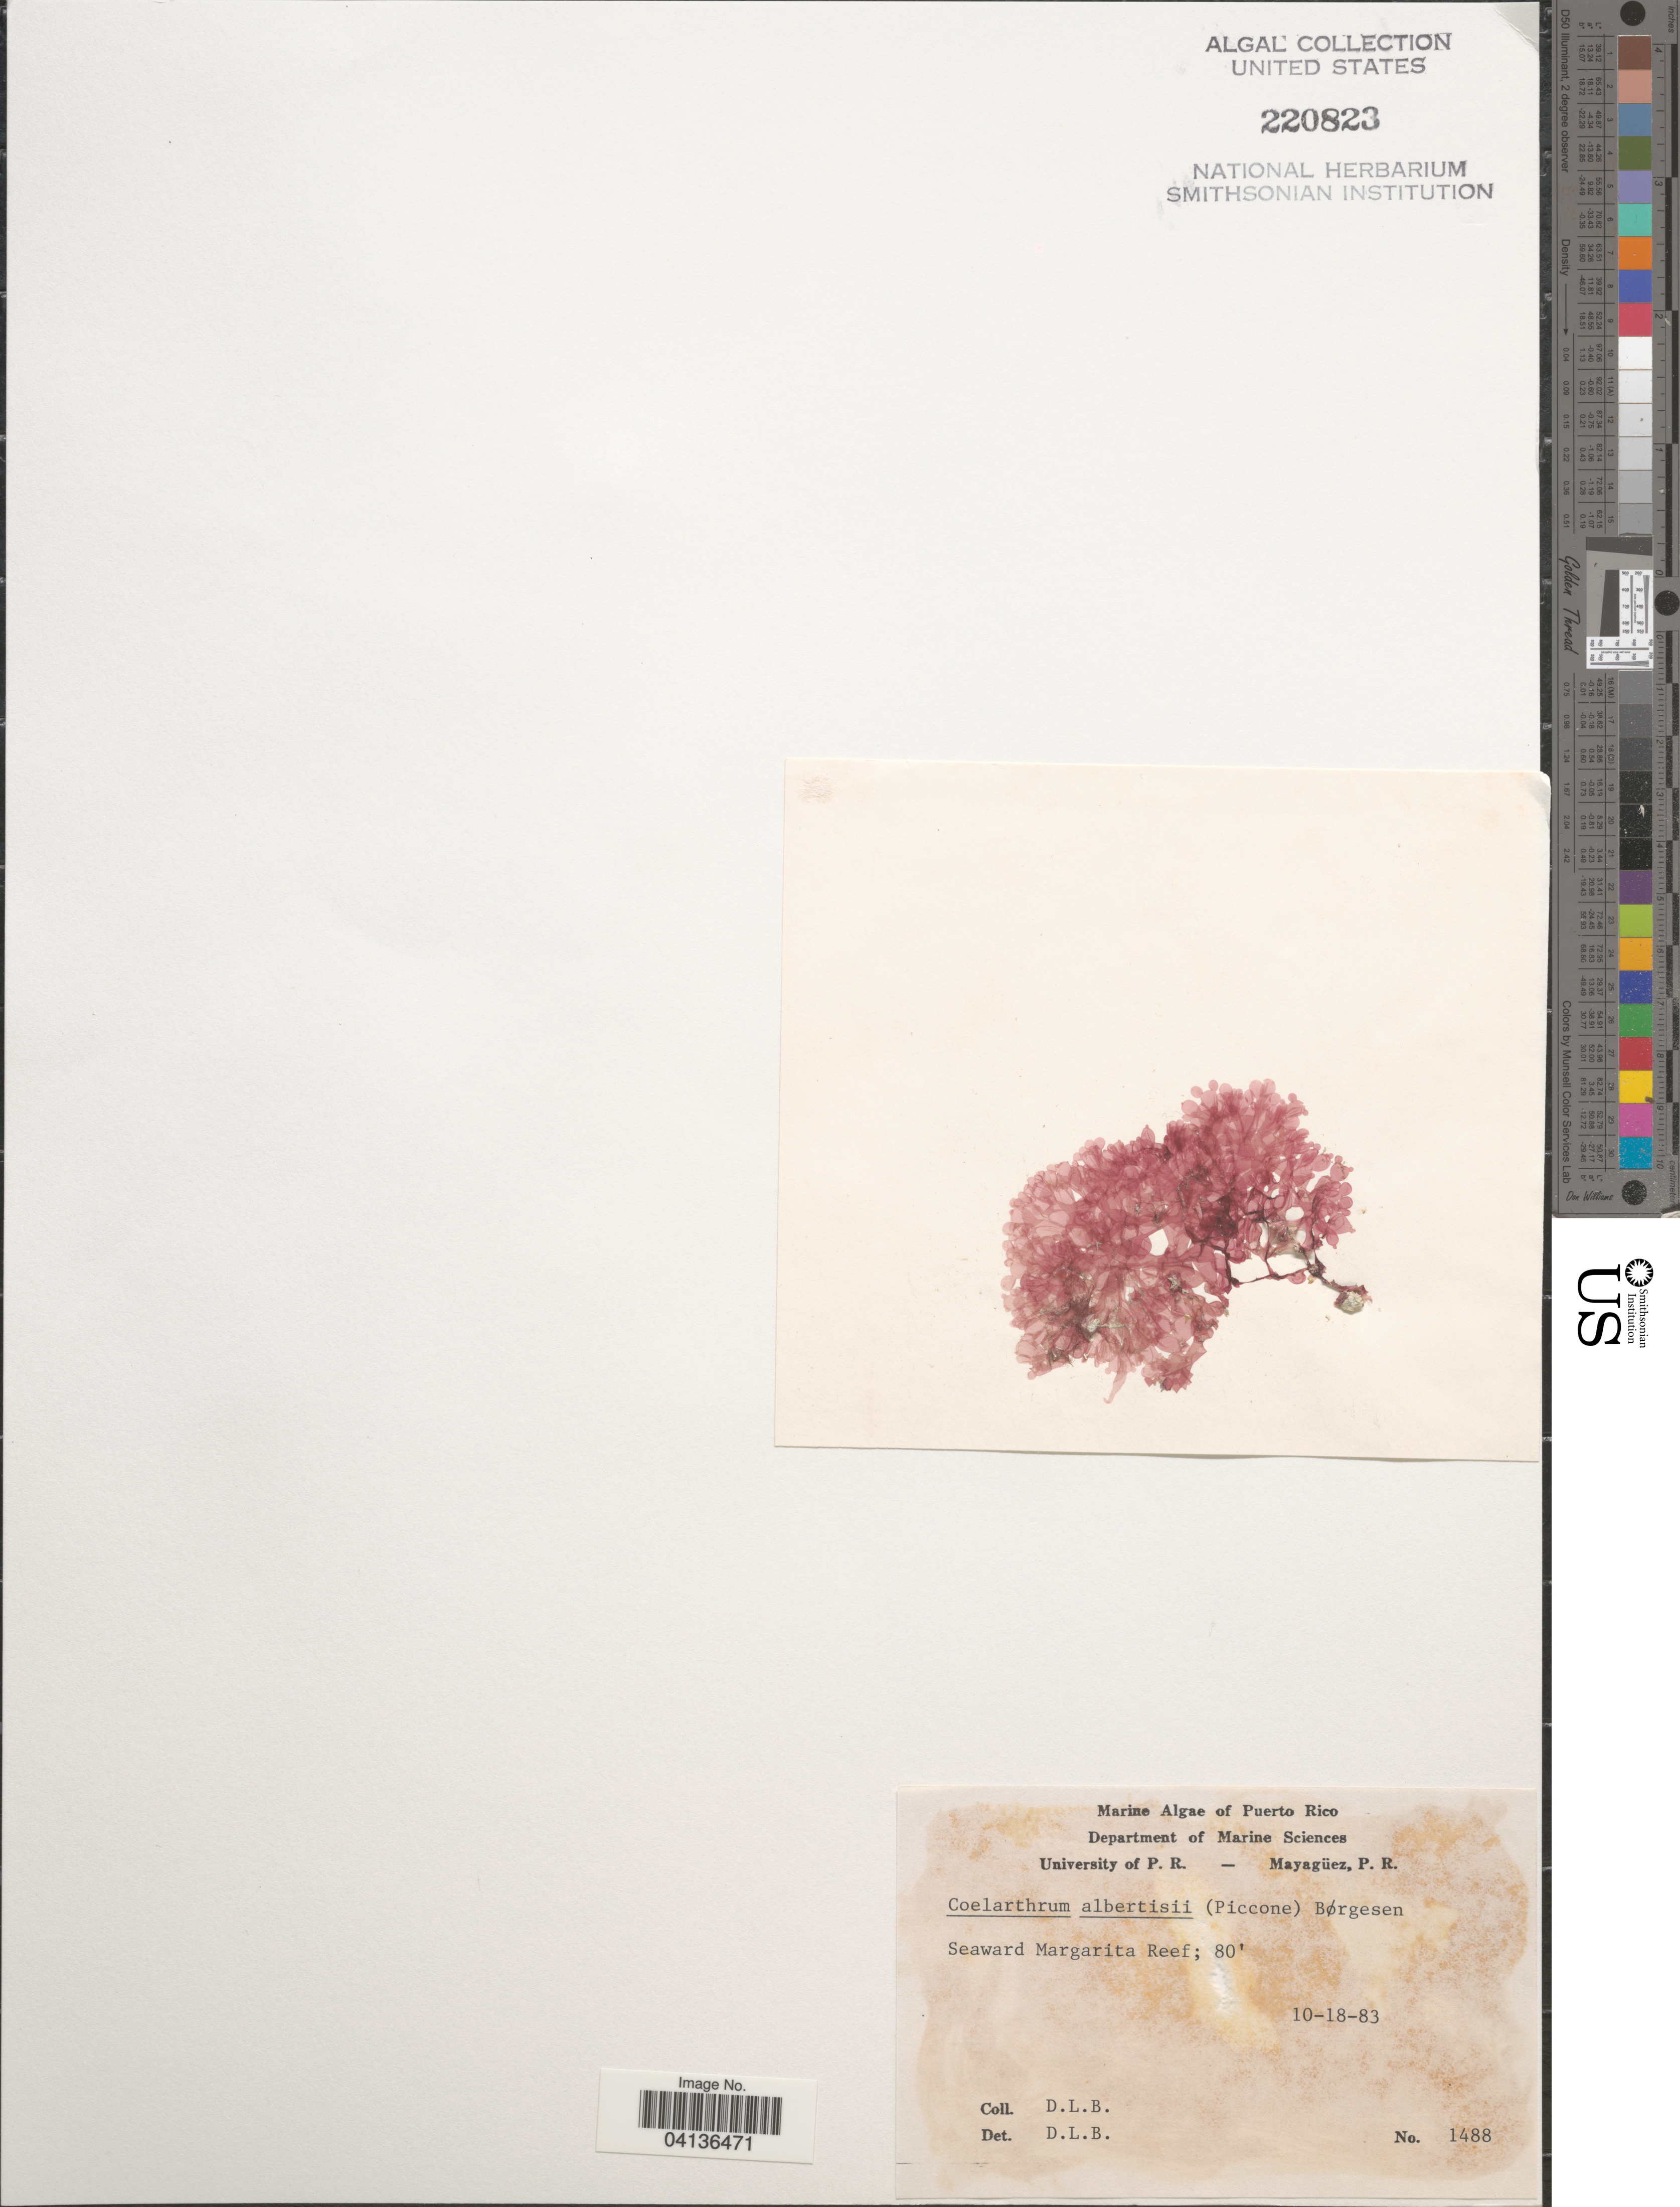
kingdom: Plantae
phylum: Rhodophyta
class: Florideophyceae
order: Rhodymeniales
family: Rhodymeniaceae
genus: Coelarthrum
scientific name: Coelarthrum cliftonii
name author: (Harv.) Kylin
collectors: D. L. B.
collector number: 1488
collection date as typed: Transcribed d/m/y: 18/10/83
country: Puerto Rico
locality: Seaward Margarita Reef.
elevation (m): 24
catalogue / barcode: US 220823